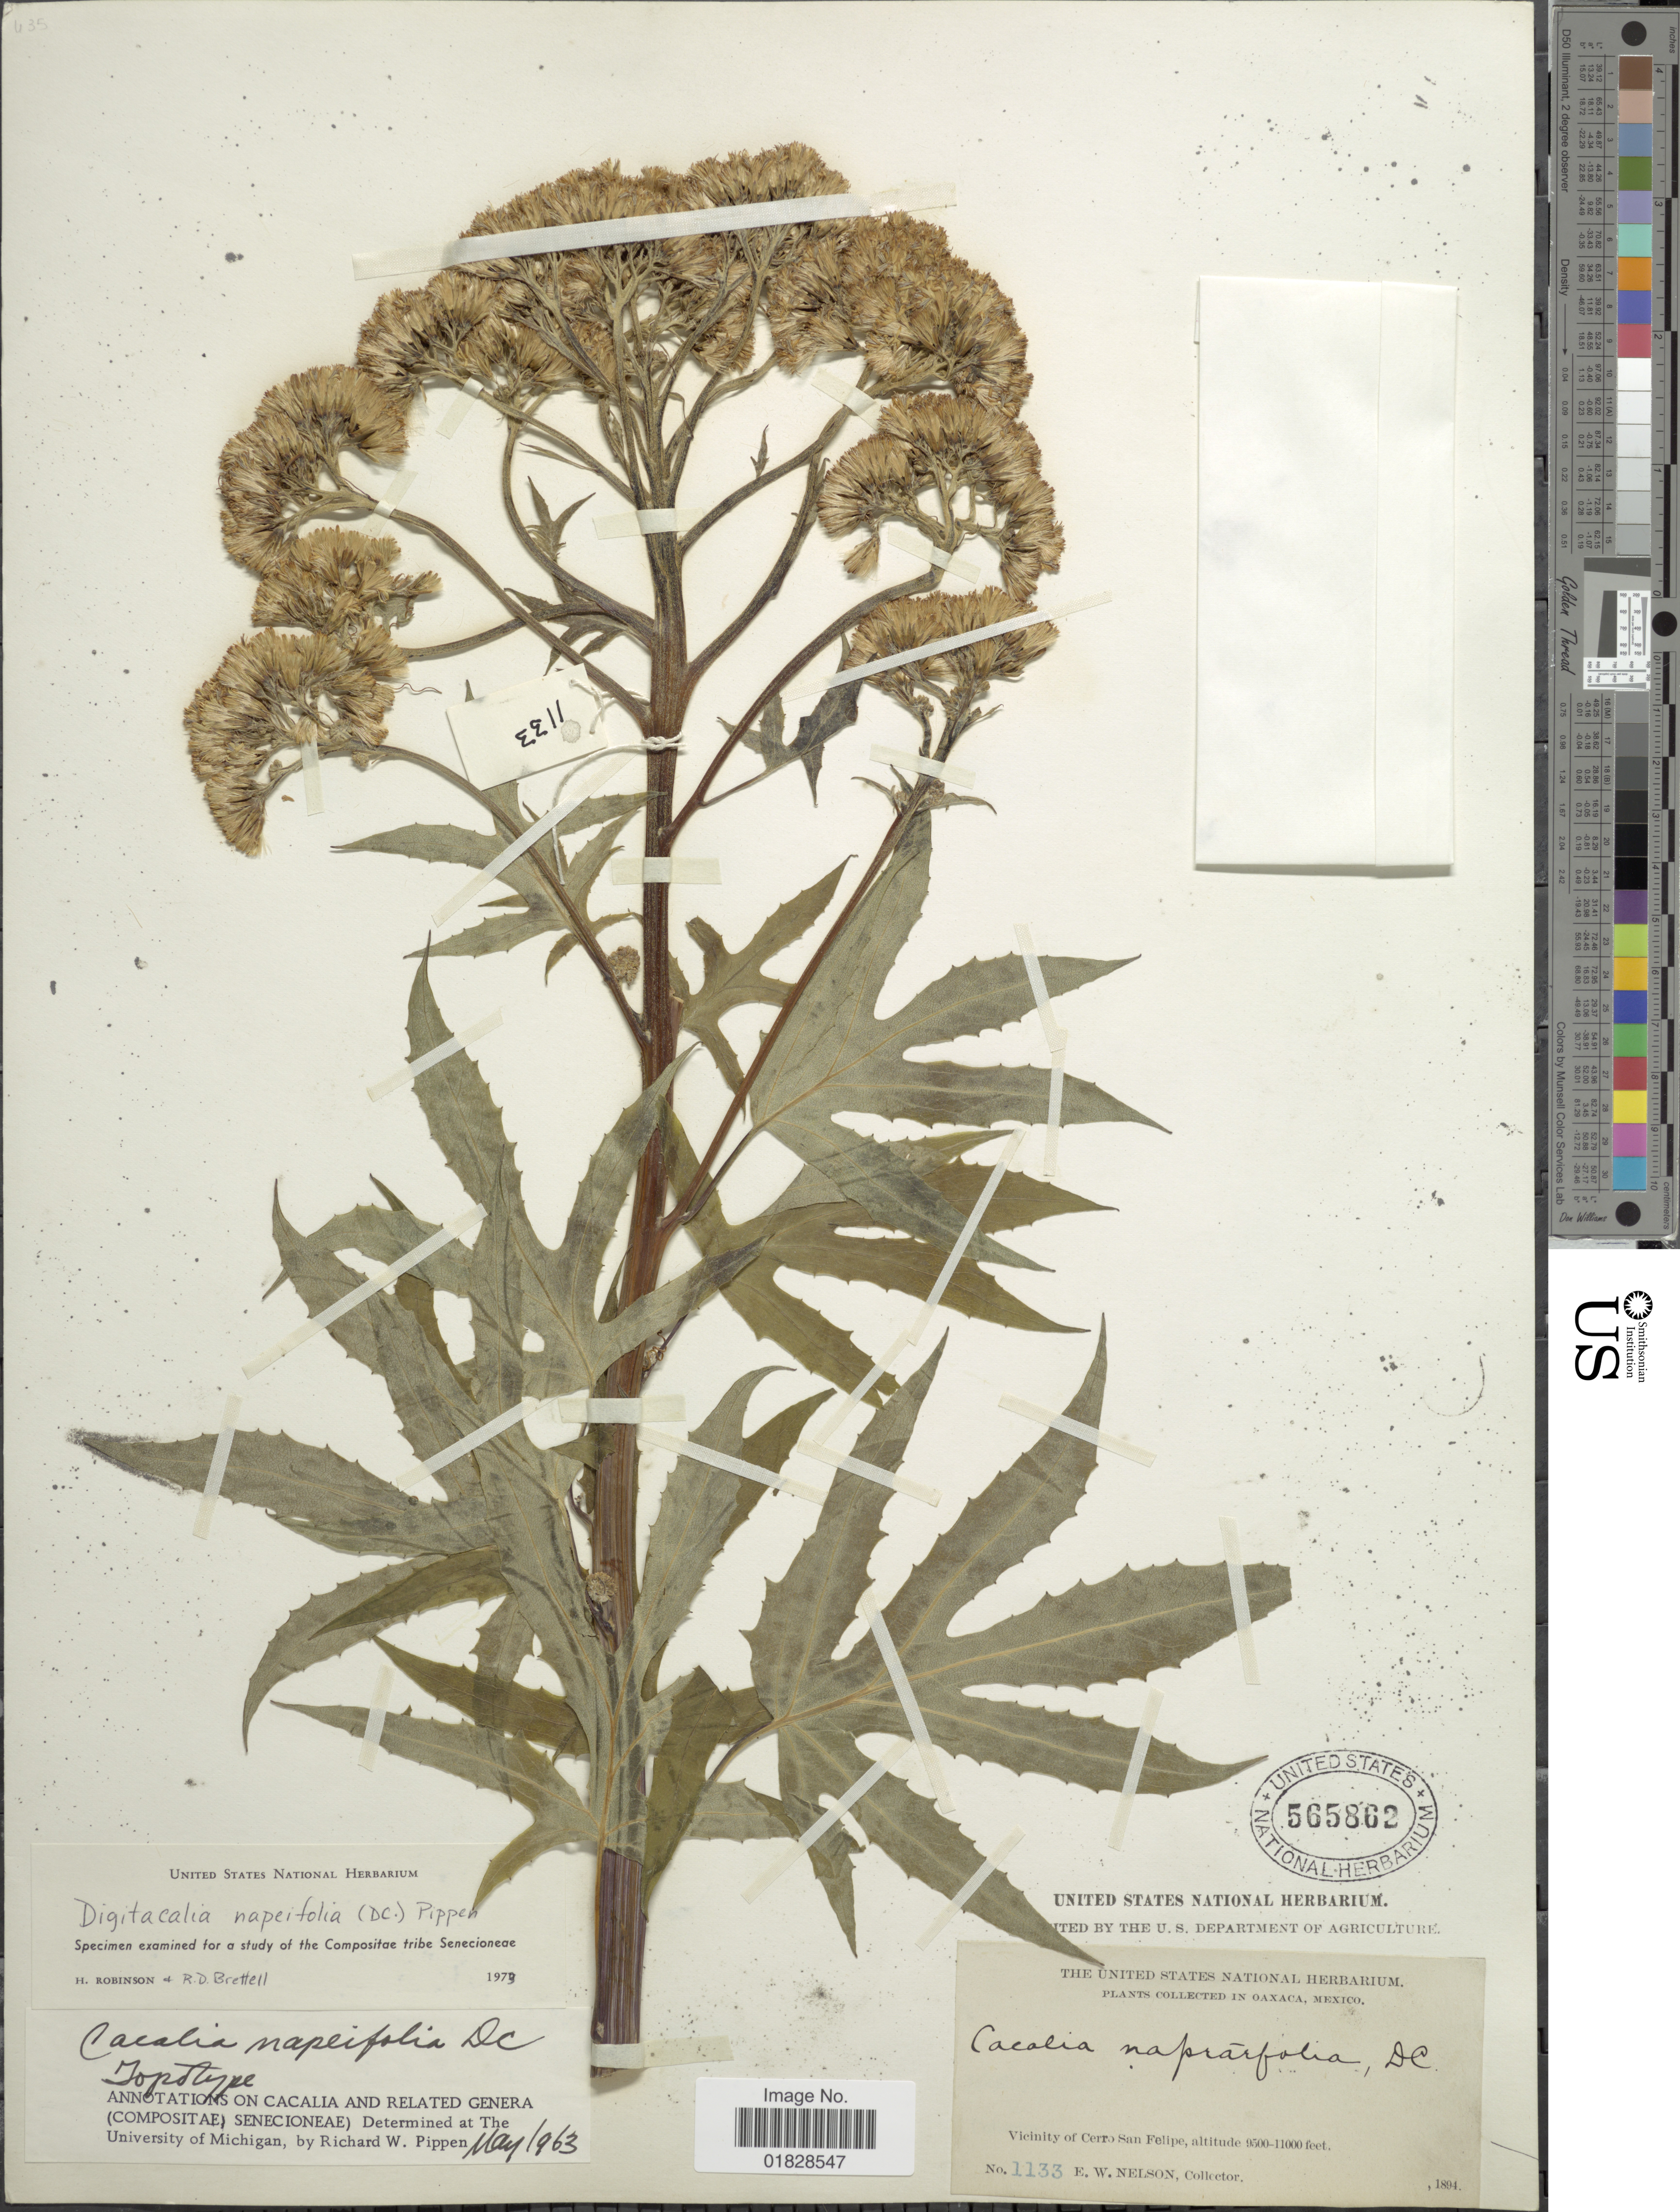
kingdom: Plantae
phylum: Tracheophyta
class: Magnoliopsida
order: Asterales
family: Asteraceae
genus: Digitacalia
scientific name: Digitacalia napeifolia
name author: (DC.) Pippen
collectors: E. W. Nelson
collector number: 1133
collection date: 1894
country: Mexico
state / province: Oaxaca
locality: Vicinity of Cerro San Felipe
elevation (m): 2896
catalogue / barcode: US 565862